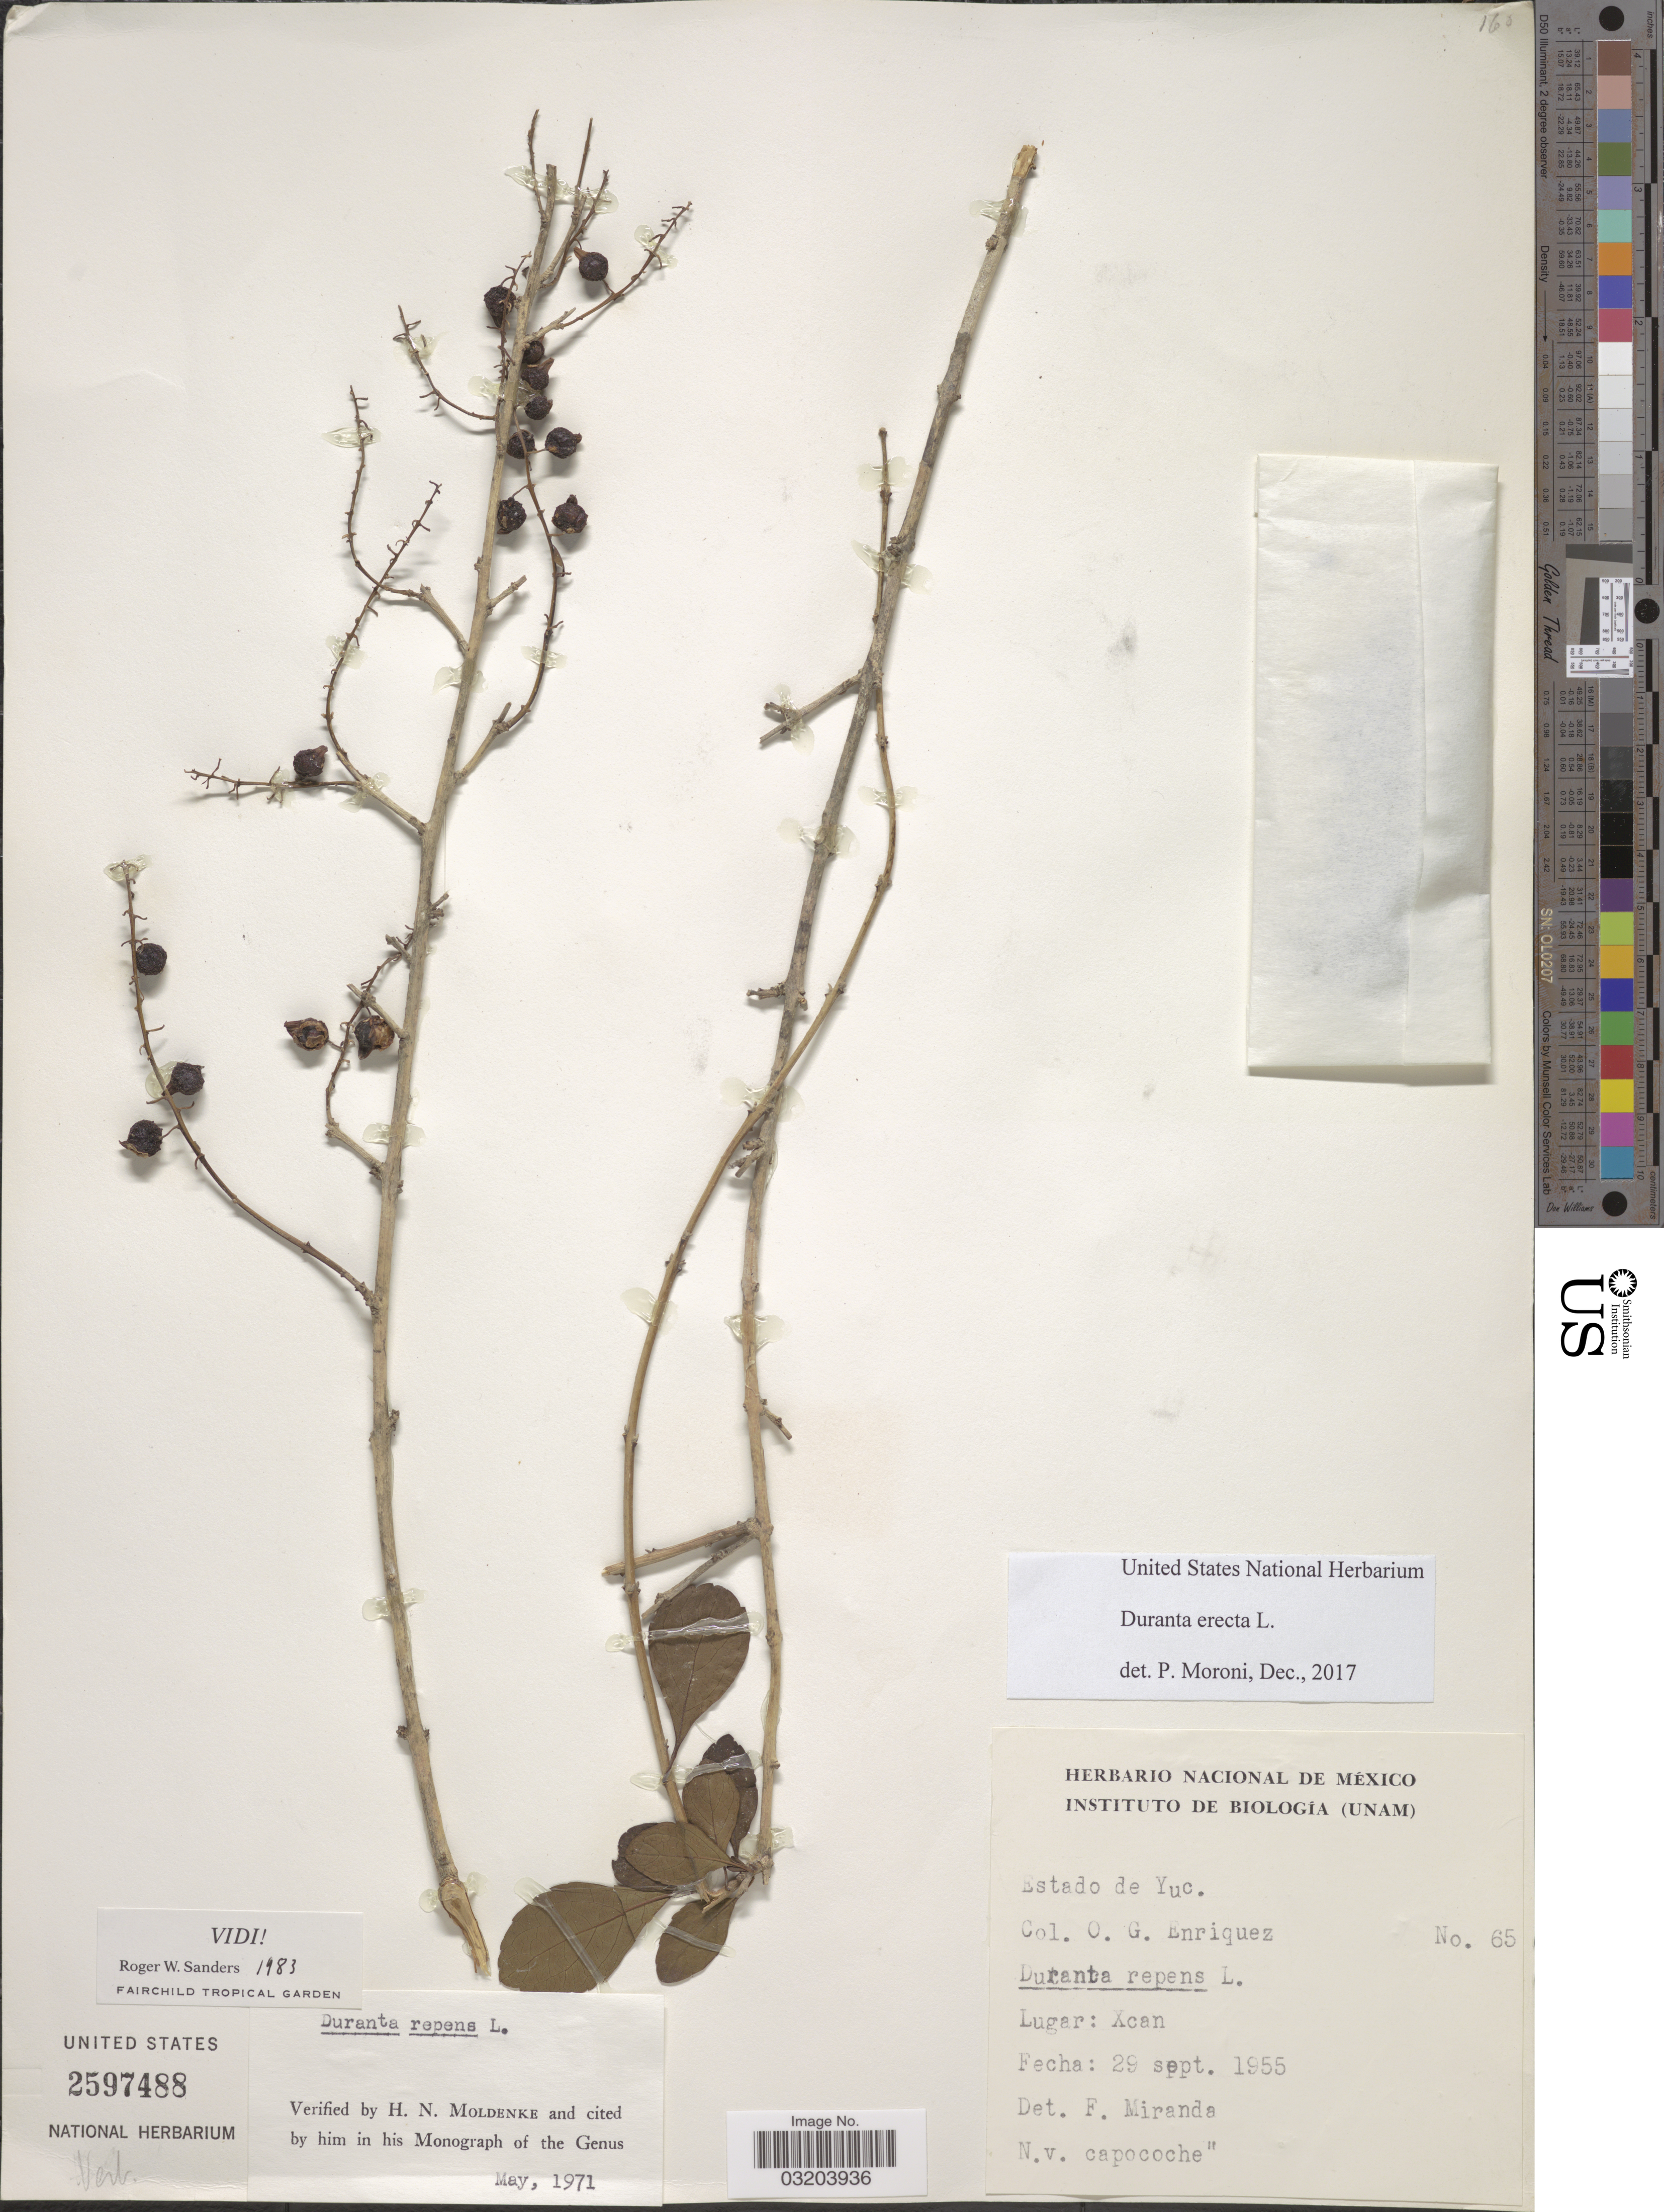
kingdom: Plantae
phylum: Tracheophyta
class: Magnoliopsida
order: Lamiales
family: Verbenaceae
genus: Duranta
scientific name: Duranta erecta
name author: L.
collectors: O. Enriquez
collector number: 65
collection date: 1955-09-29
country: Mexico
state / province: Yucatán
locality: Xcan.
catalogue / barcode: US 2597488